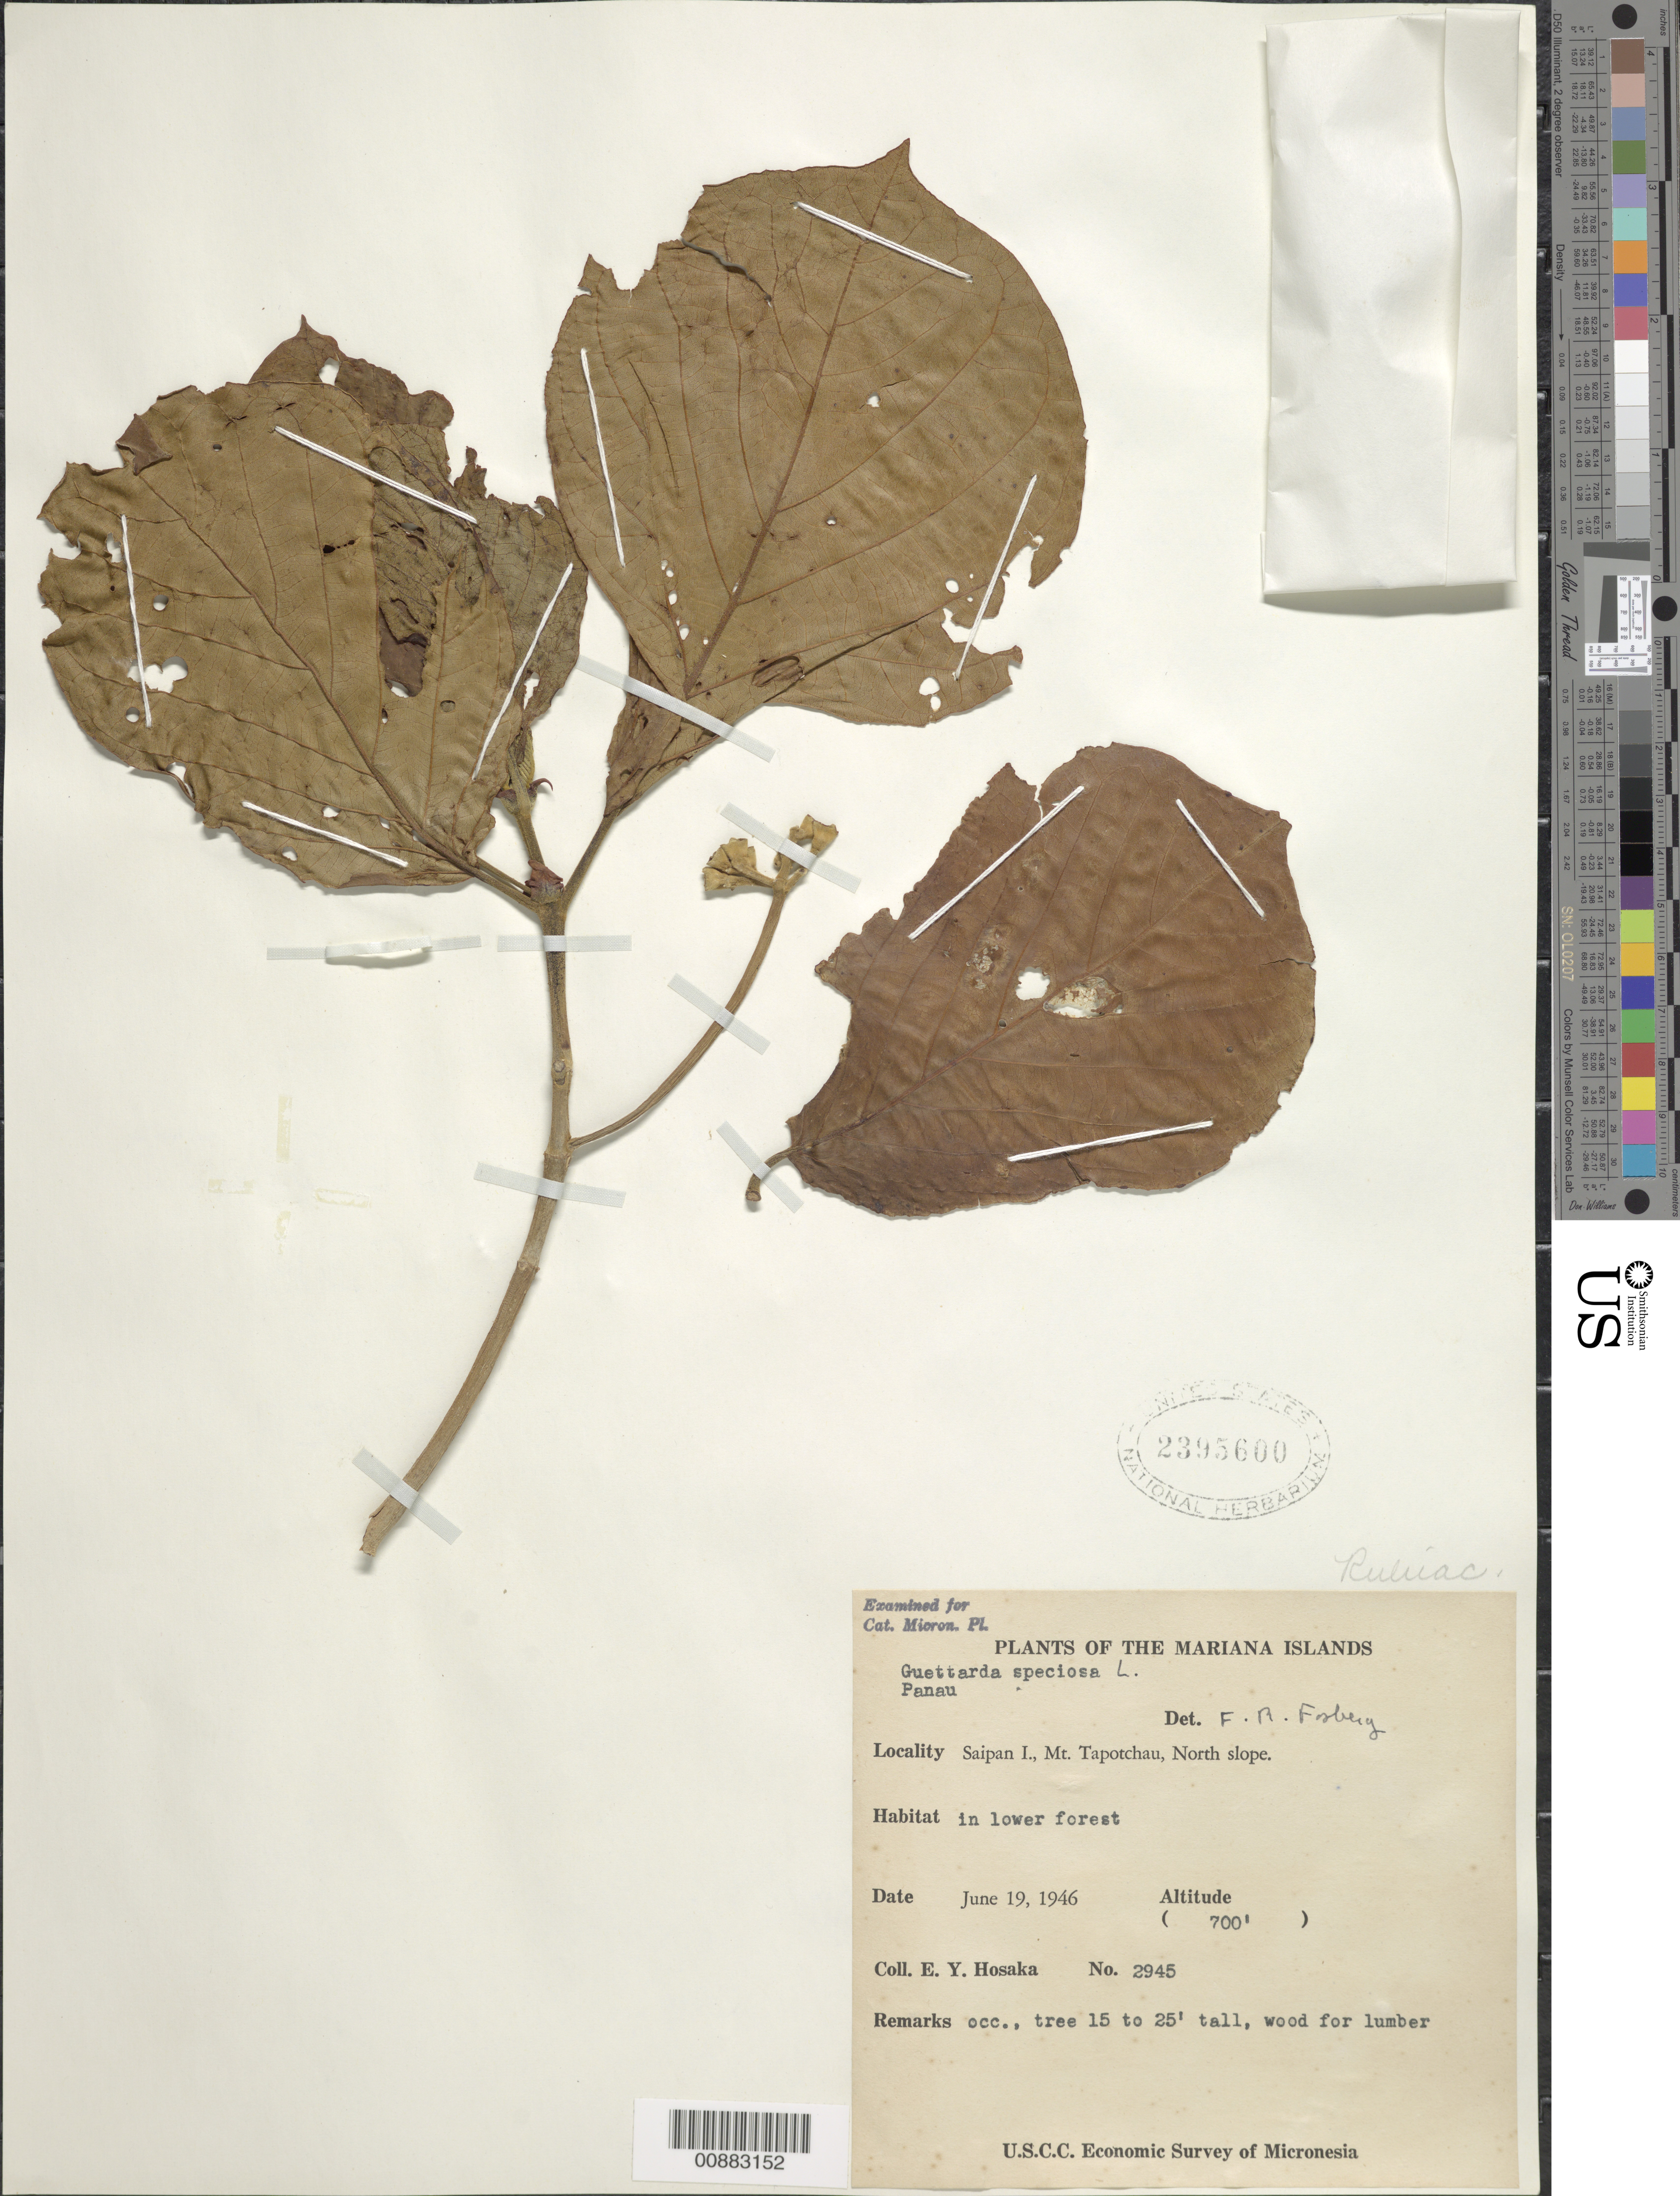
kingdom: Plantae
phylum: Tracheophyta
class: Magnoliopsida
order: Gentianales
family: Rubiaceae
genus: Guettarda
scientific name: Guettarda speciosa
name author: L.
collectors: E. Y. Hosaka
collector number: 2945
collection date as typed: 19 Jun 1946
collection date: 1946-06-19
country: Northern Mariana Islands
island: Saipan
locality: Mt. Tapotchau, north slope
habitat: in lower forest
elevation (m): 213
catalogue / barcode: US 2395600